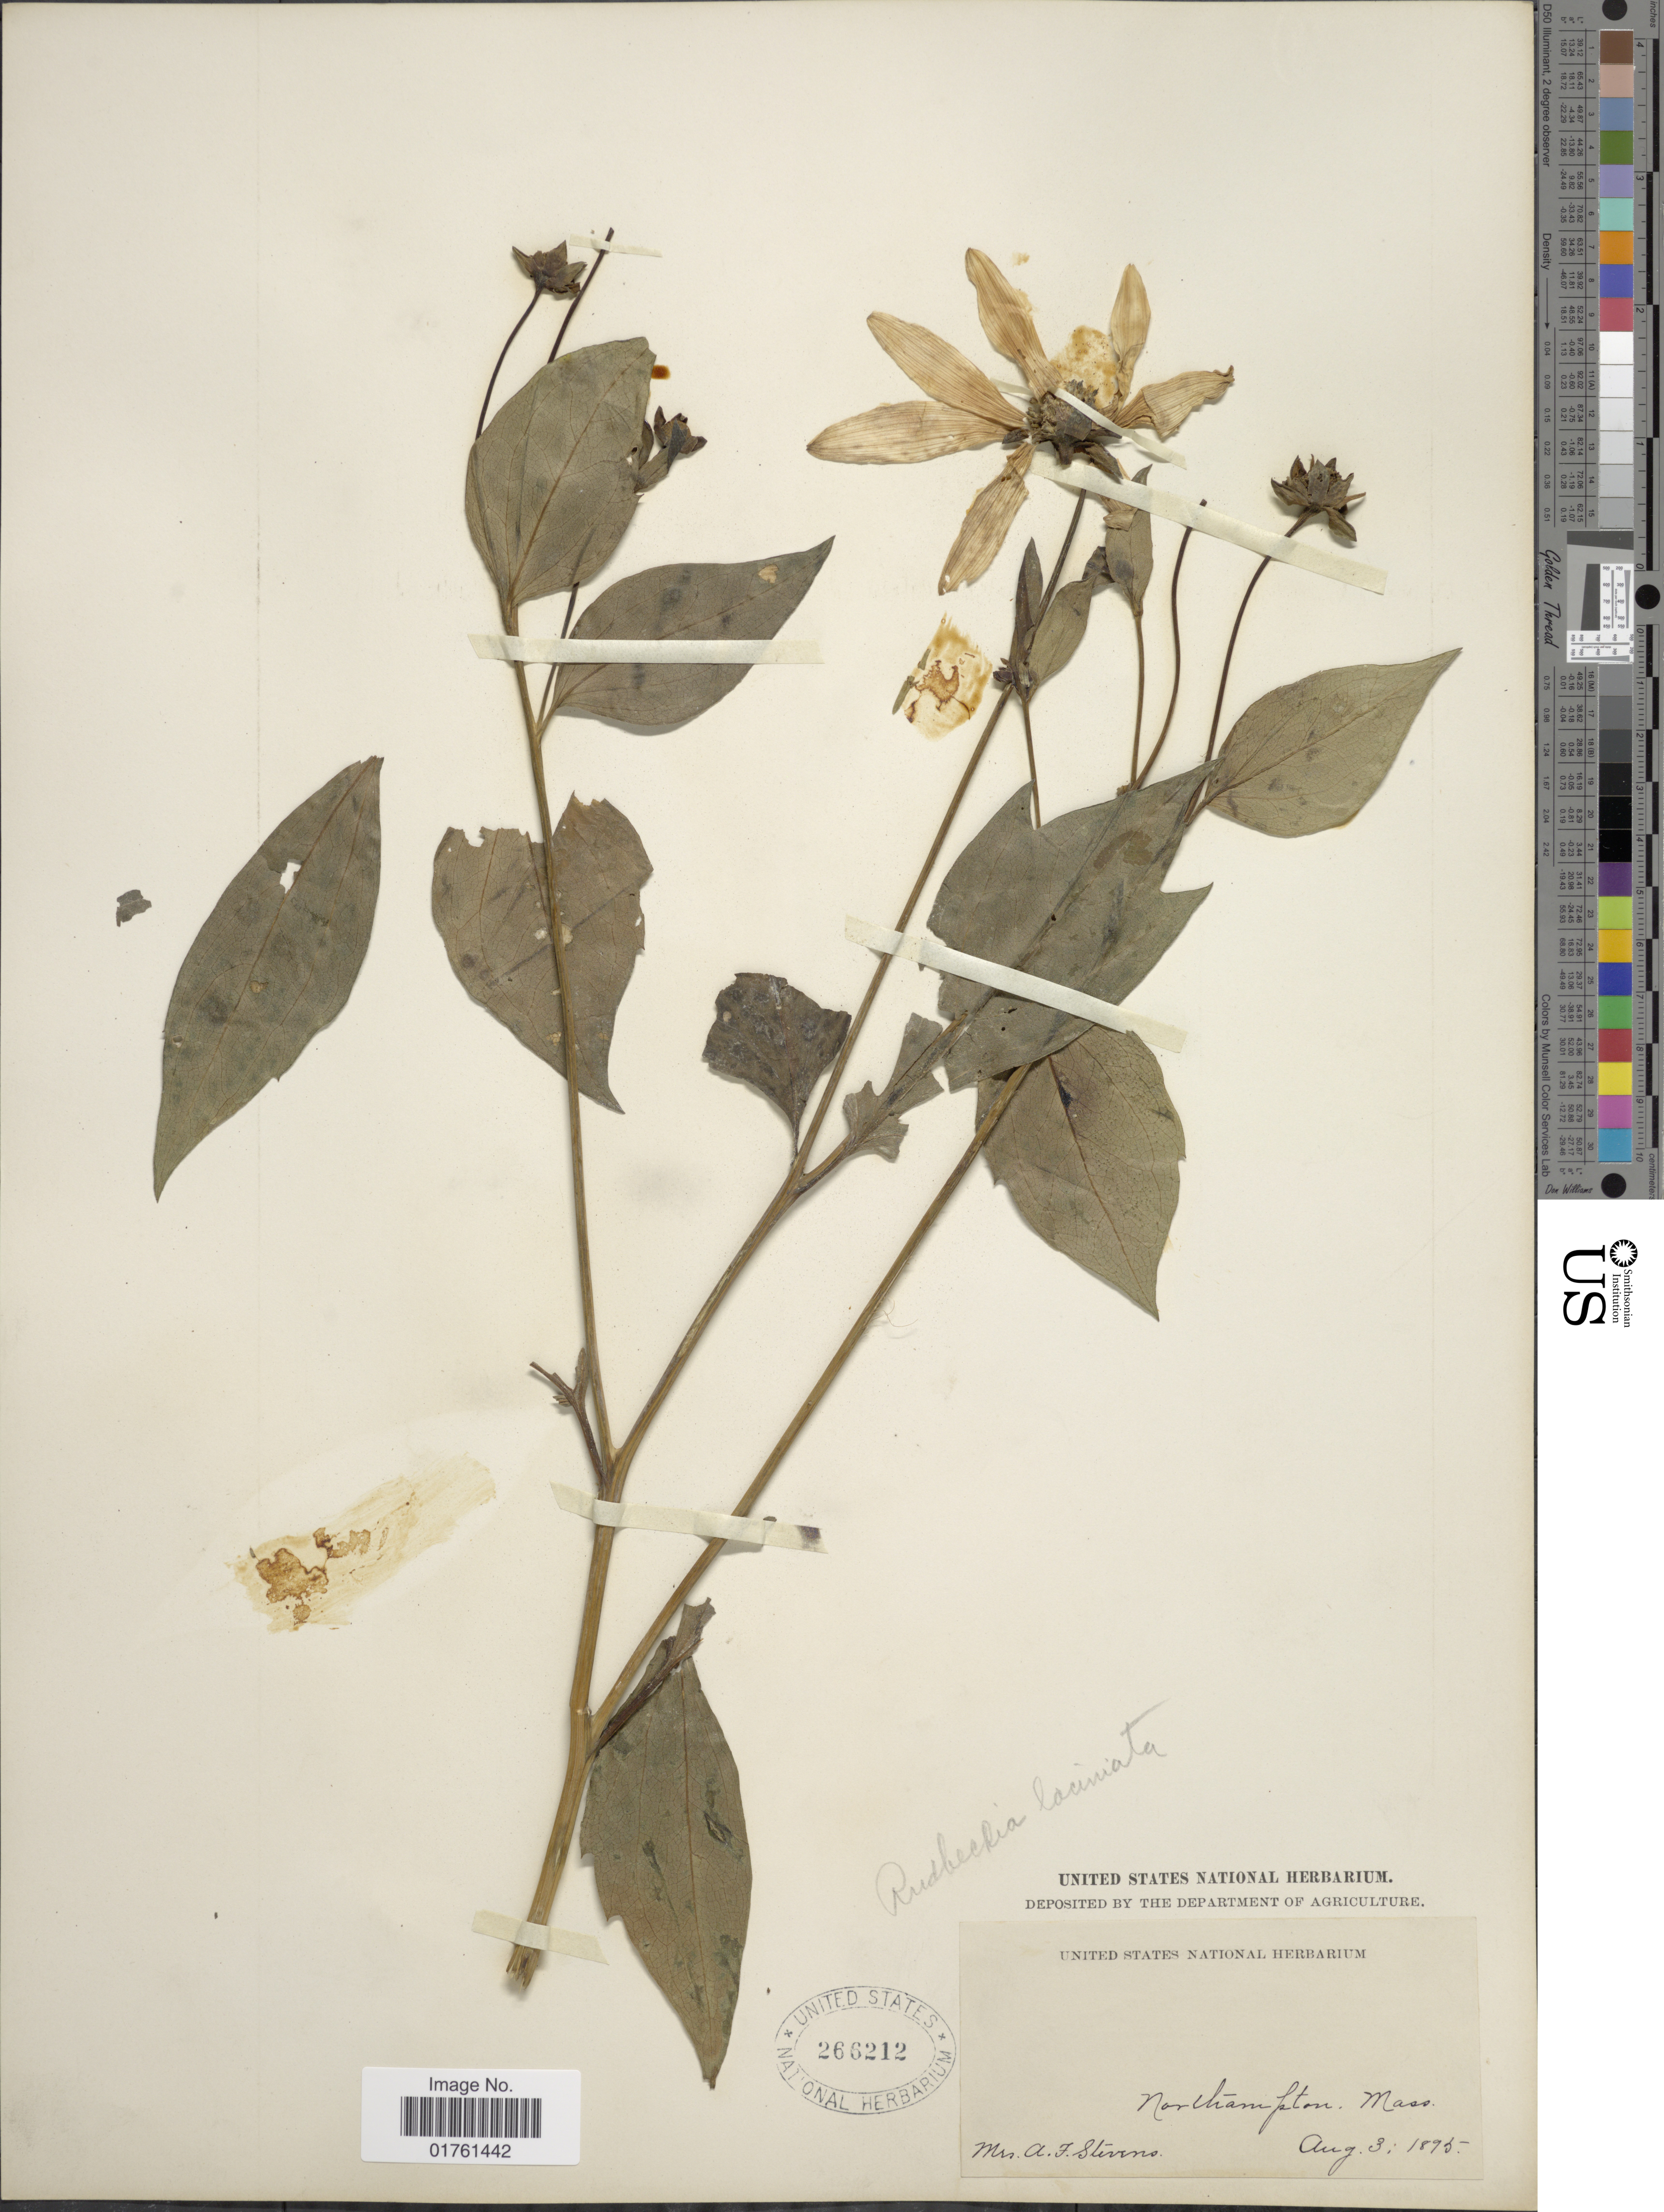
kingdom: Plantae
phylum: Tracheophyta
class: Magnoliopsida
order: Asterales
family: Asteraceae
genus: Rudbeckia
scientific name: Rudbeckia laciniata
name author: L.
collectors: A. F. Stevens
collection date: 1895-08-03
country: United States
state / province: Massachusetts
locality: Northampton, Mass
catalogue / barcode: US 266212